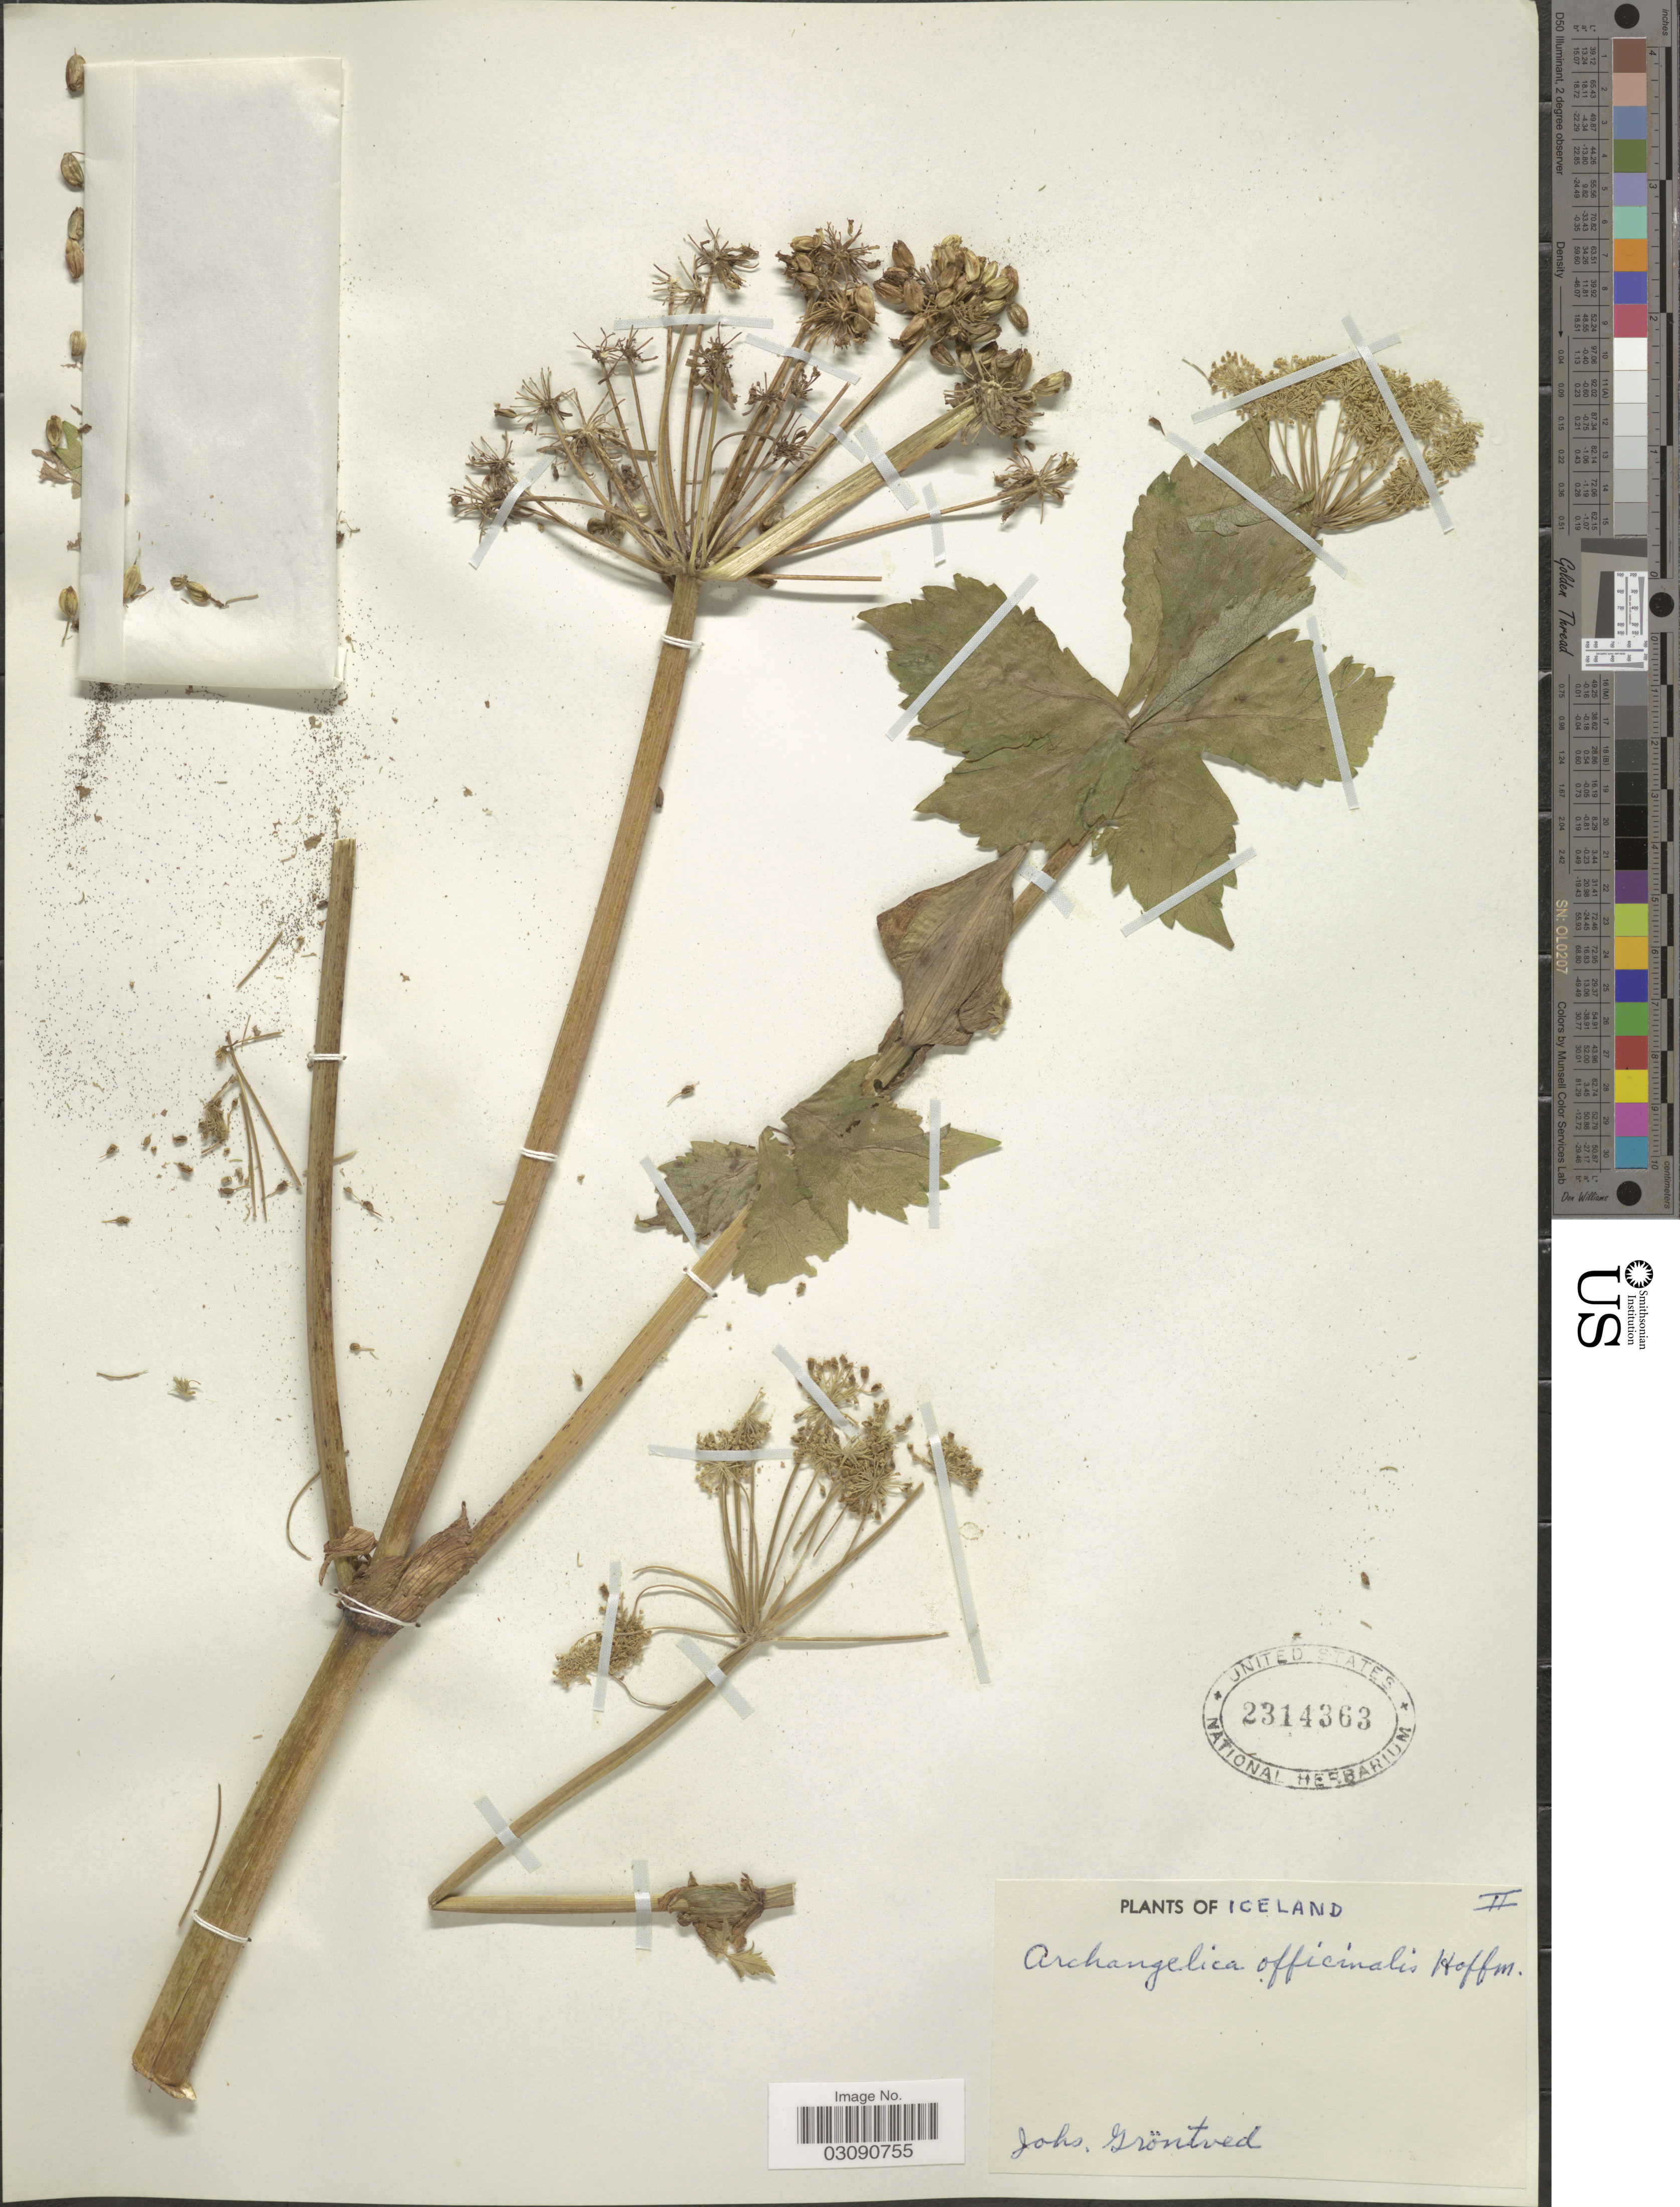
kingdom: Plantae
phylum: Tracheophyta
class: Magnoliopsida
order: Apiales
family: Apiaceae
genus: Angelica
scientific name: Angelica officinalis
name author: Moench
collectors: J. Gröntved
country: Iceland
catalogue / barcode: US 2314363